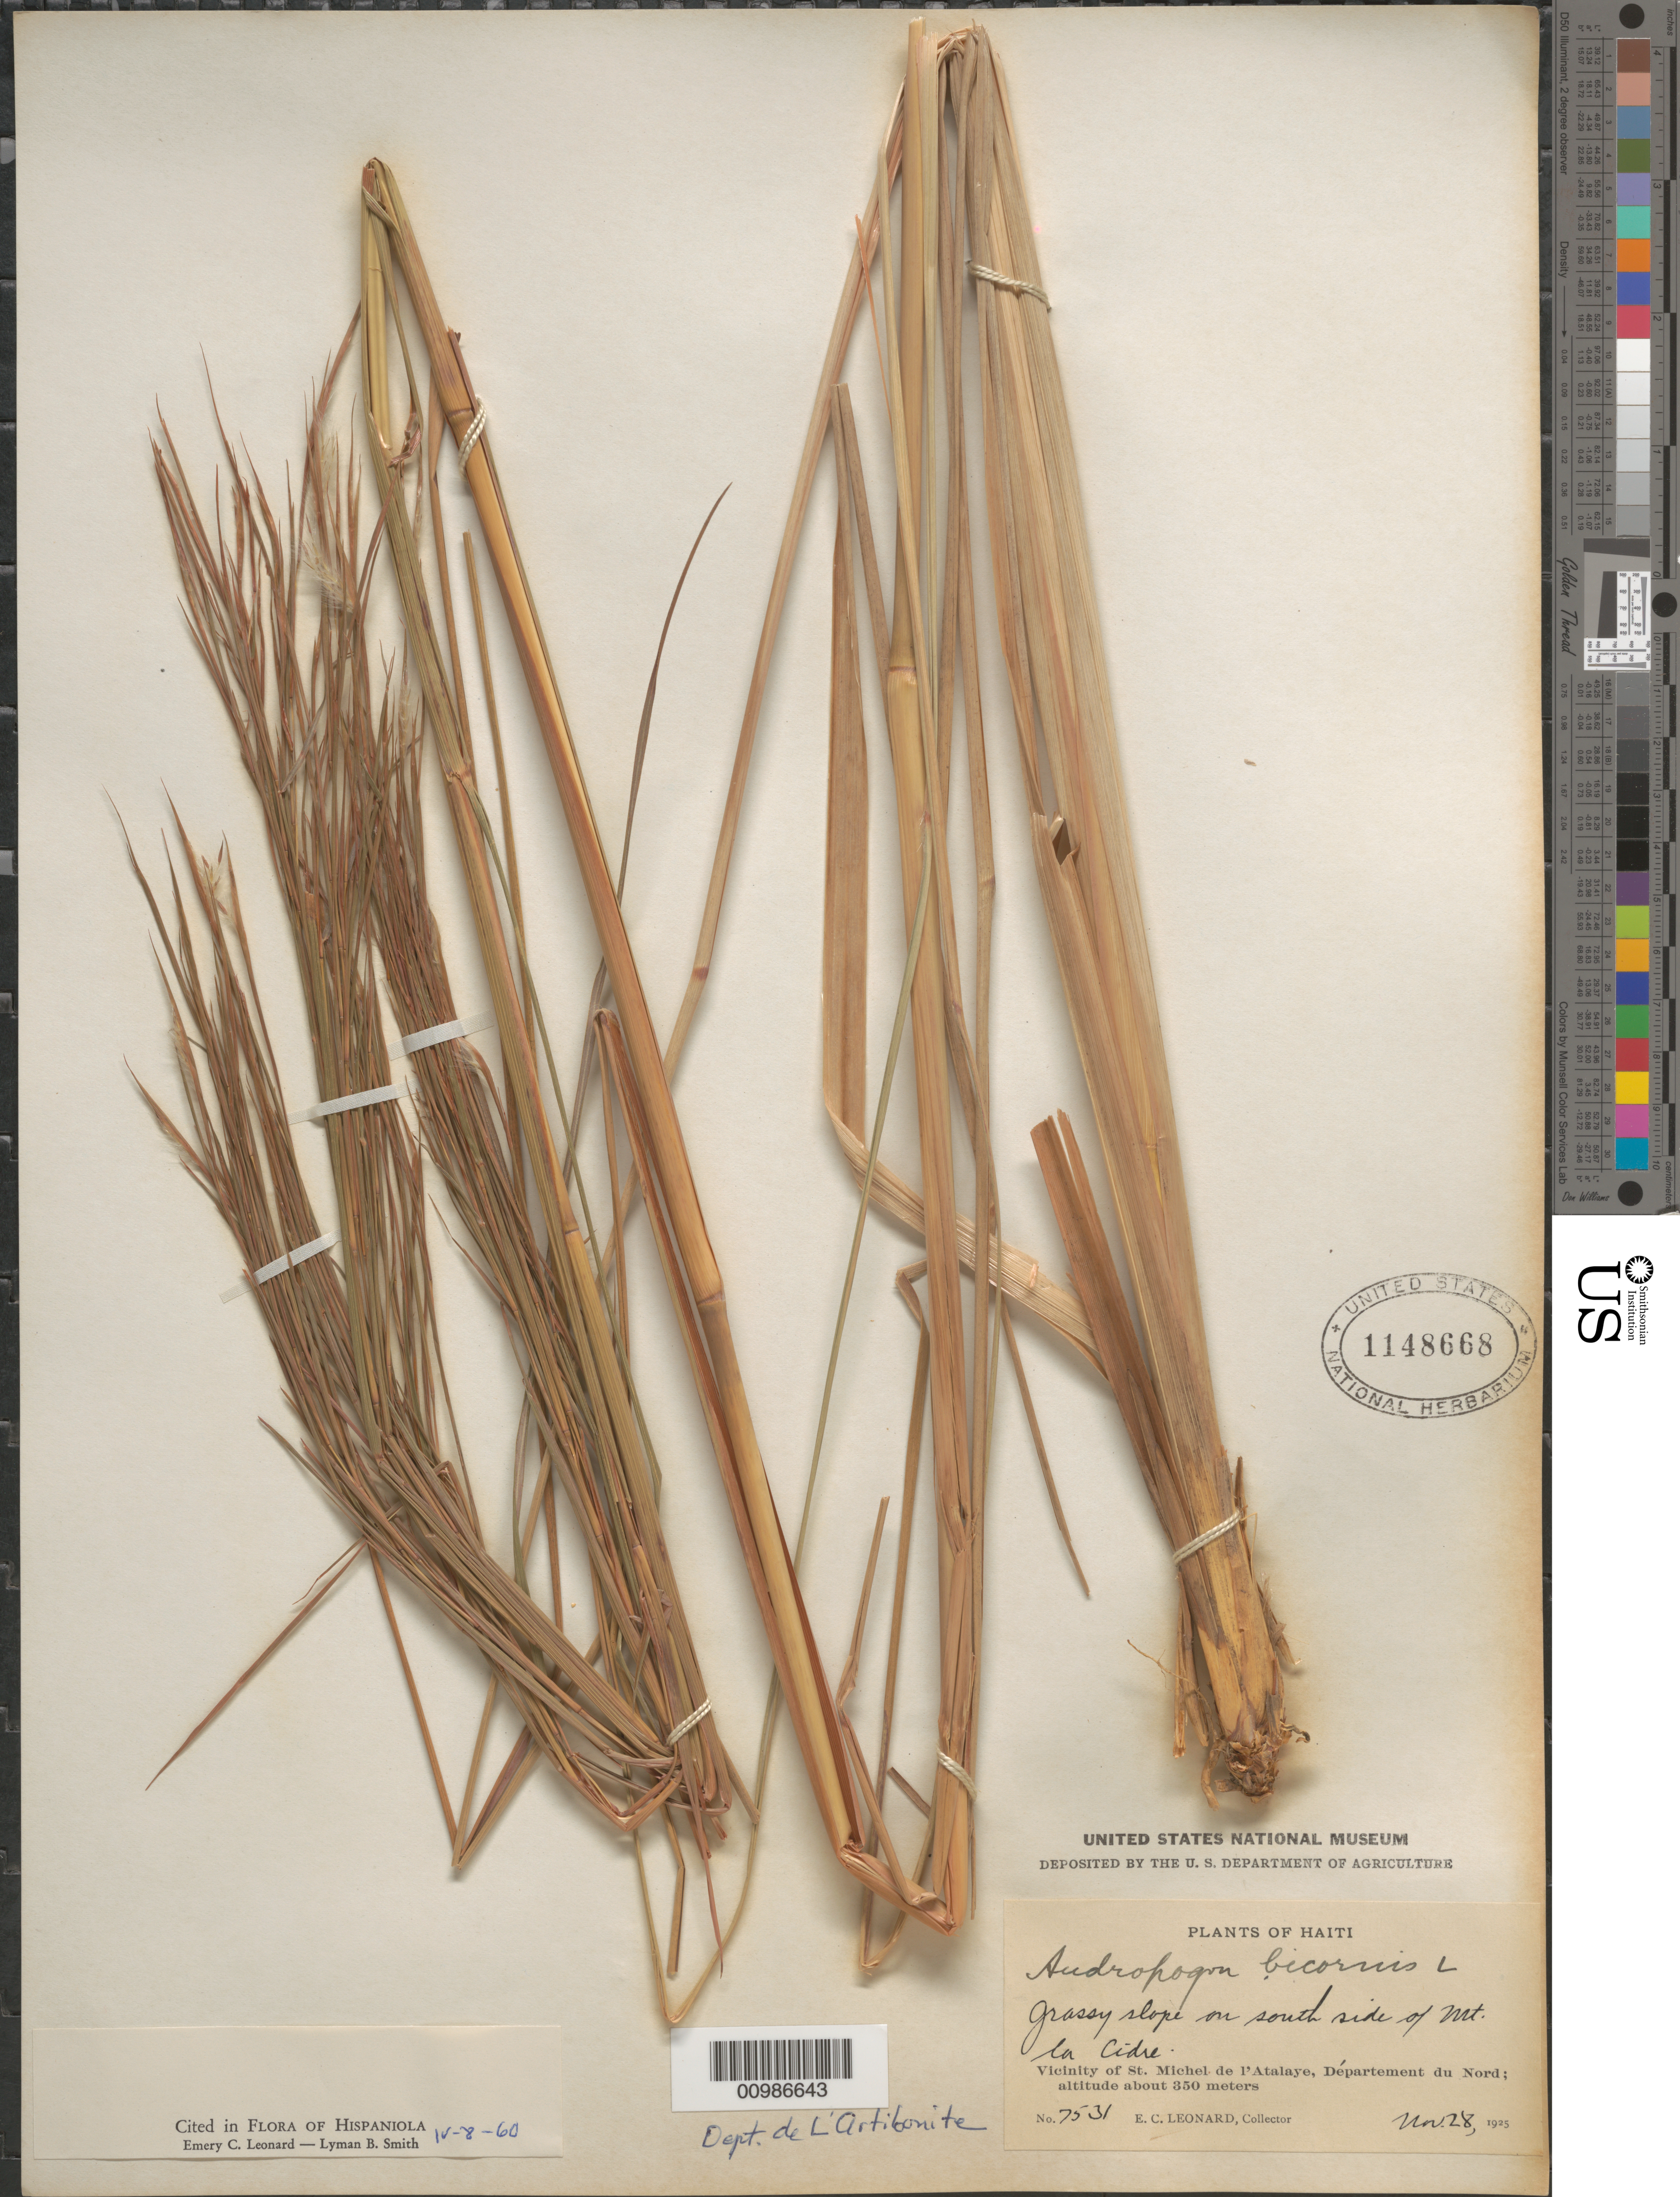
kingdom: Plantae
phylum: Tracheophyta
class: Liliopsida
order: Poales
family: Poaceae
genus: Andropogon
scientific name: Andropogon bicornis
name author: L.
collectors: E. C. Leonard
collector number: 7531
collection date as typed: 28 Nov 1925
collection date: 1925-11-28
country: Haiti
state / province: Artibonite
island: Hispaniola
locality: Vicinity of St. Michel de l'Atalaye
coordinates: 0 N, 0 E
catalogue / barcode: US 1148668